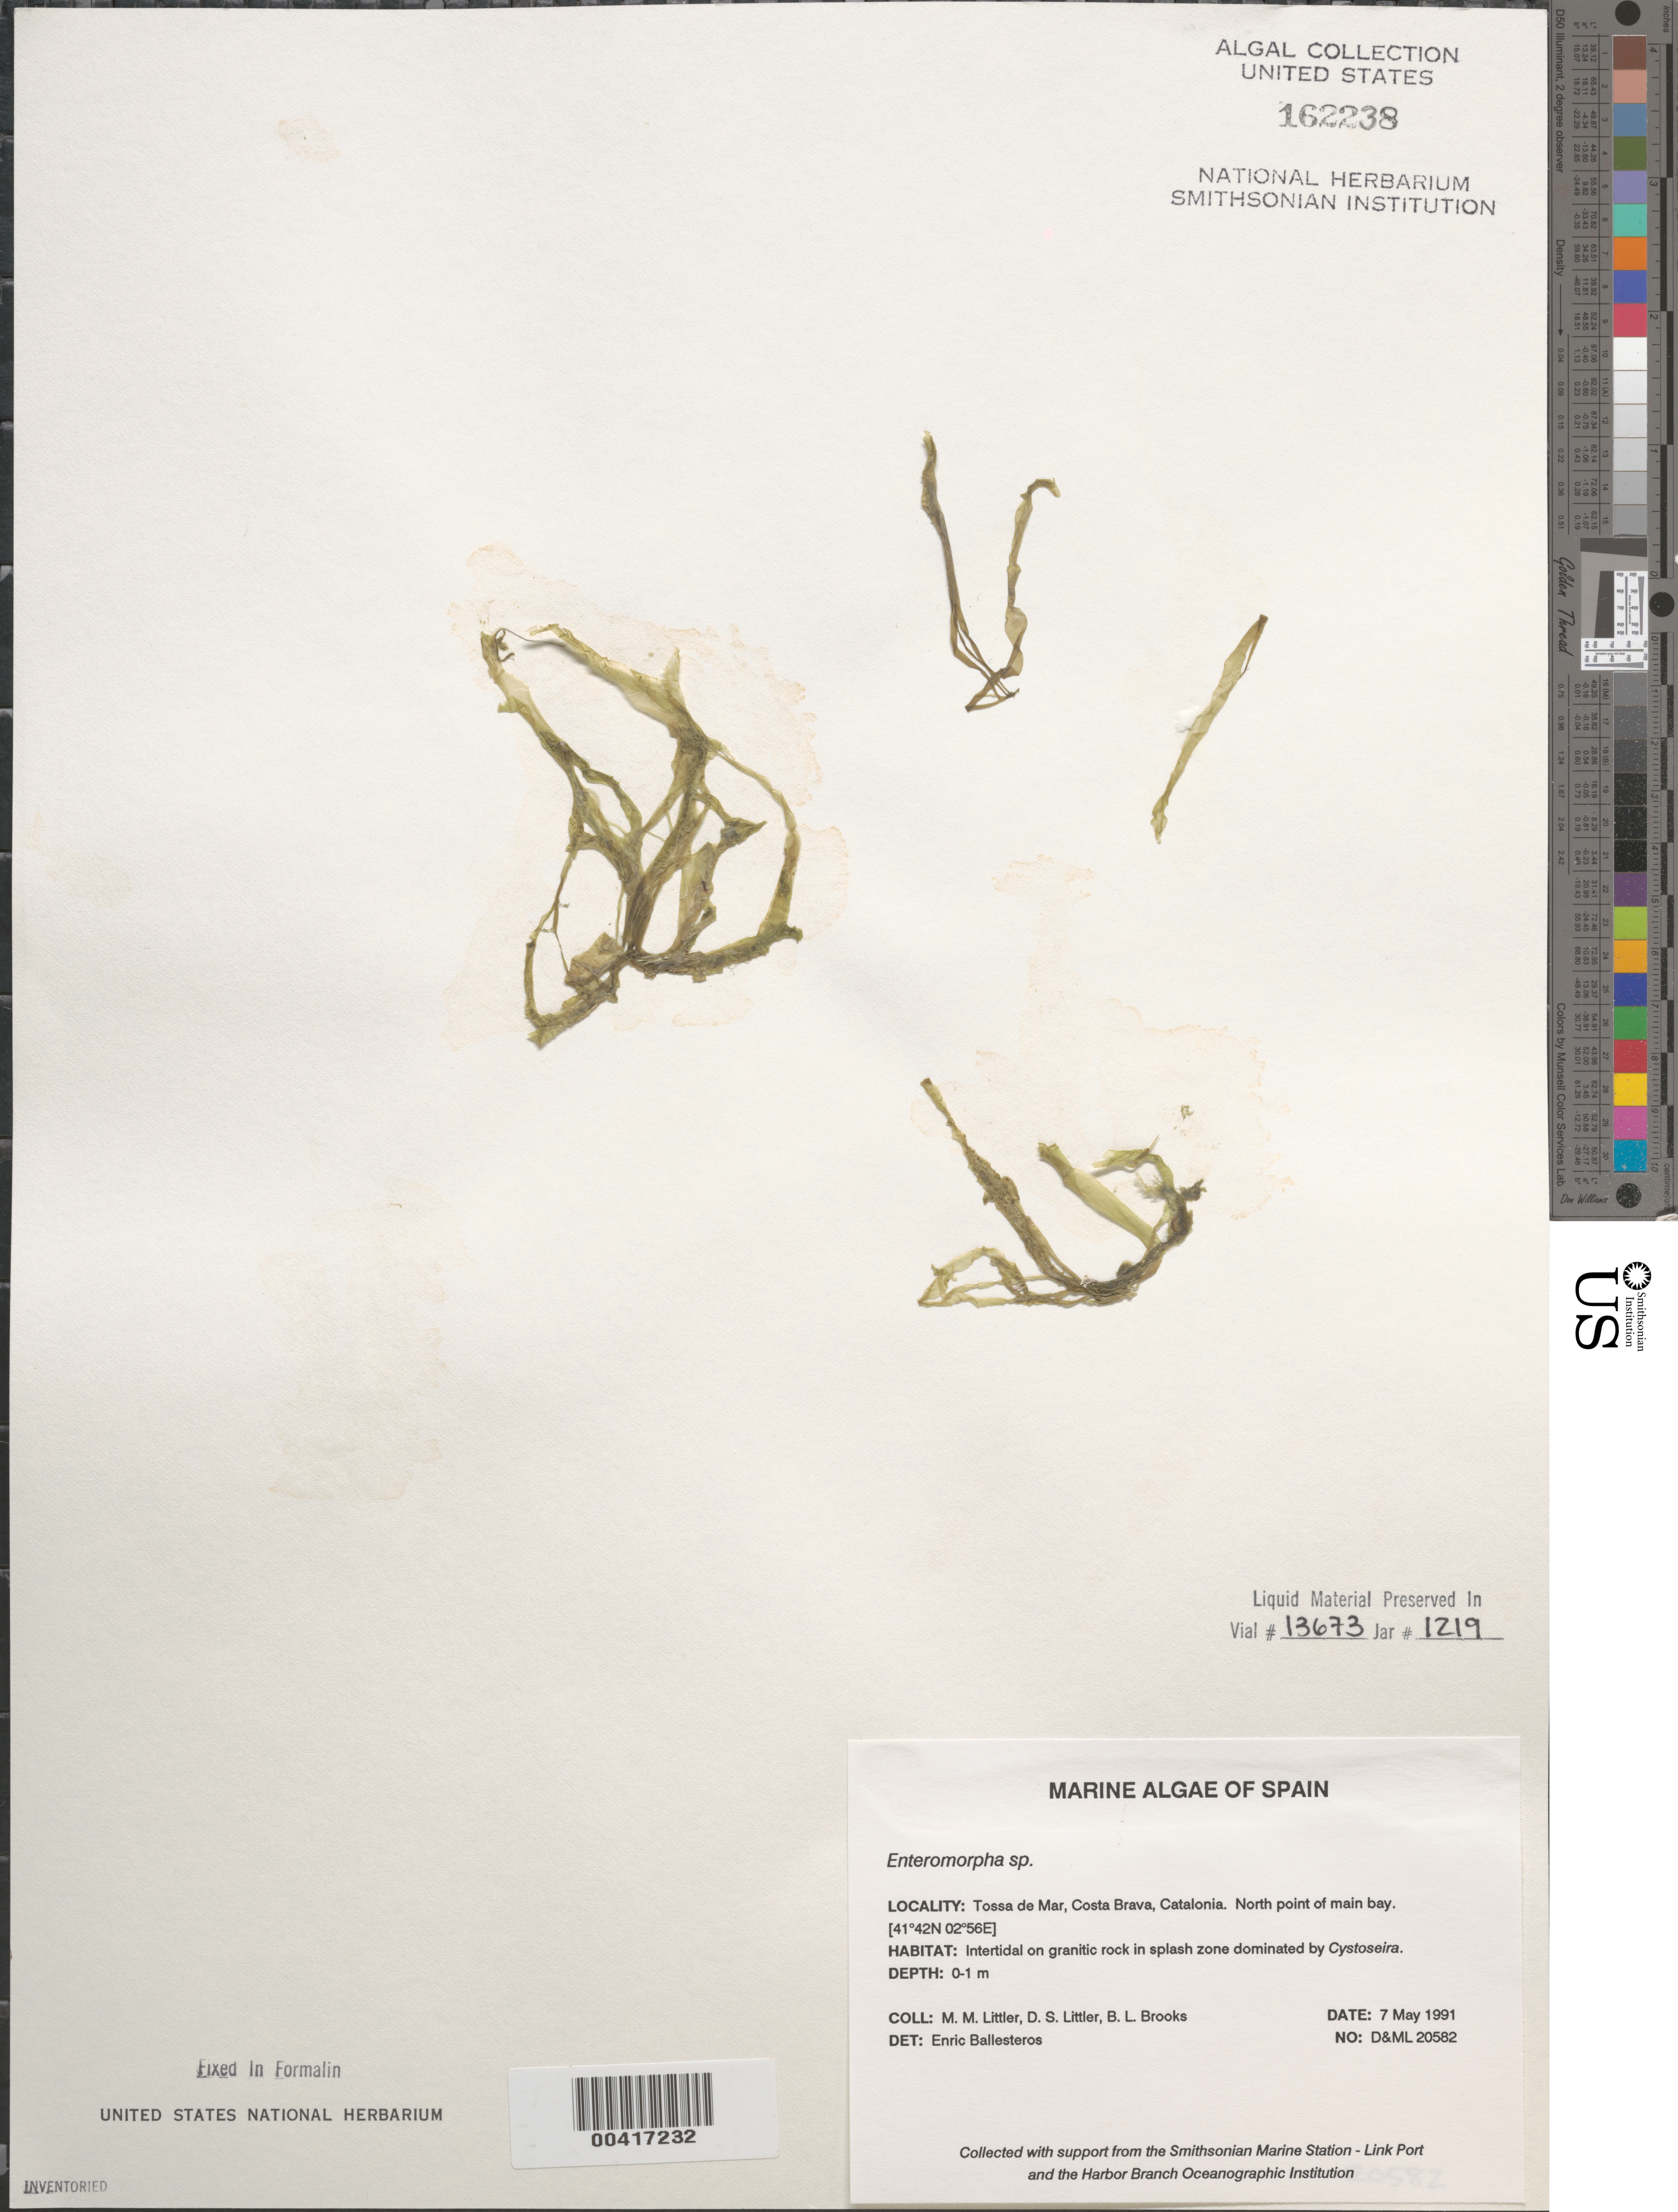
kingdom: Plantae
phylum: Chlorophyta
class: Ulvophyceae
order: Ulvales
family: Ulvaceae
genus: Ulva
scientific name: Ulva sp.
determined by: Algae name updating Project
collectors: M. M. Littler, D. S. Littler & B. Brooks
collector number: D&ML 20582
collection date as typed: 07 May 1991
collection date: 1991-05-07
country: Spain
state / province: Catalunya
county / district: Girona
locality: Tossa de mar, costa brava, catalonia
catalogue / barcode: US 162238